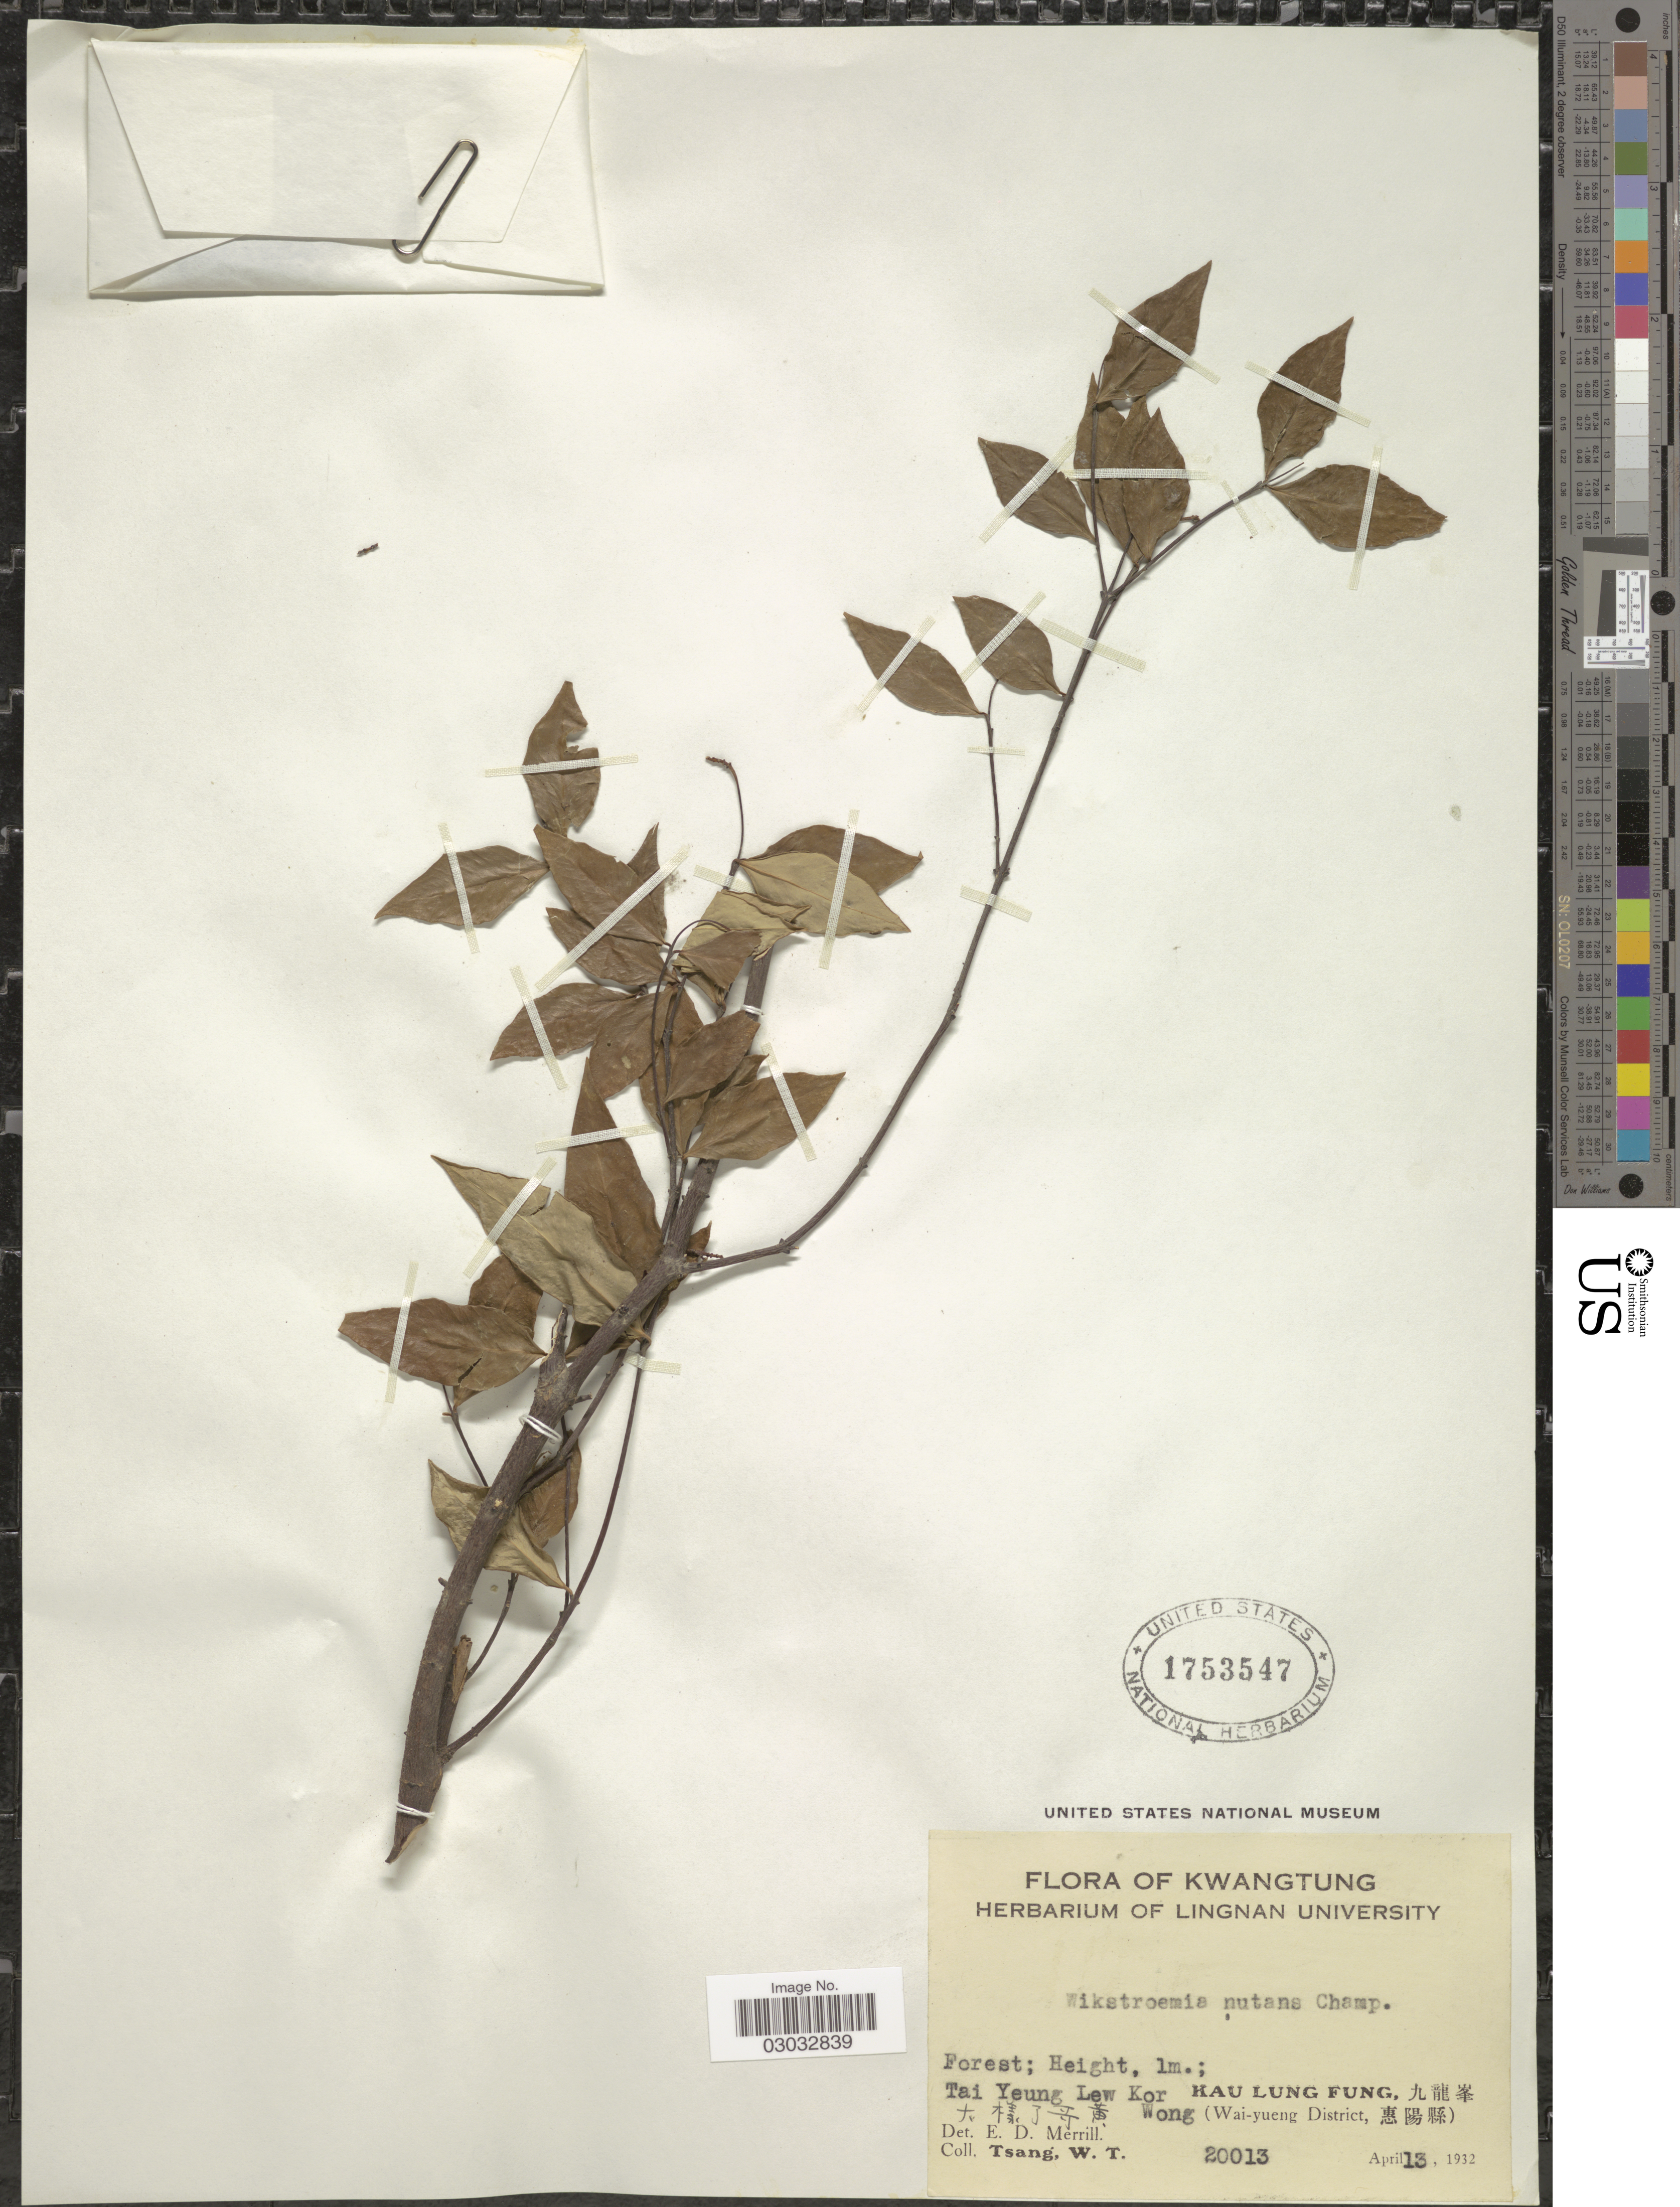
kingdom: Plantae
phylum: Tracheophyta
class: Magnoliopsida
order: Malvales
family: Thymelaeaceae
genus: Wikstroemia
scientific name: Wikstroemia nutans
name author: Champ. ex Benth.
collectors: W. T. Tsang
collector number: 20013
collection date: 1932-04-13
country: China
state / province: Guangdong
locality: Kwangtung, Tai Yeung Lew Kor, Kau Lung Fung, Wong (Wai-yueng District).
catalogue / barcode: US 1753547